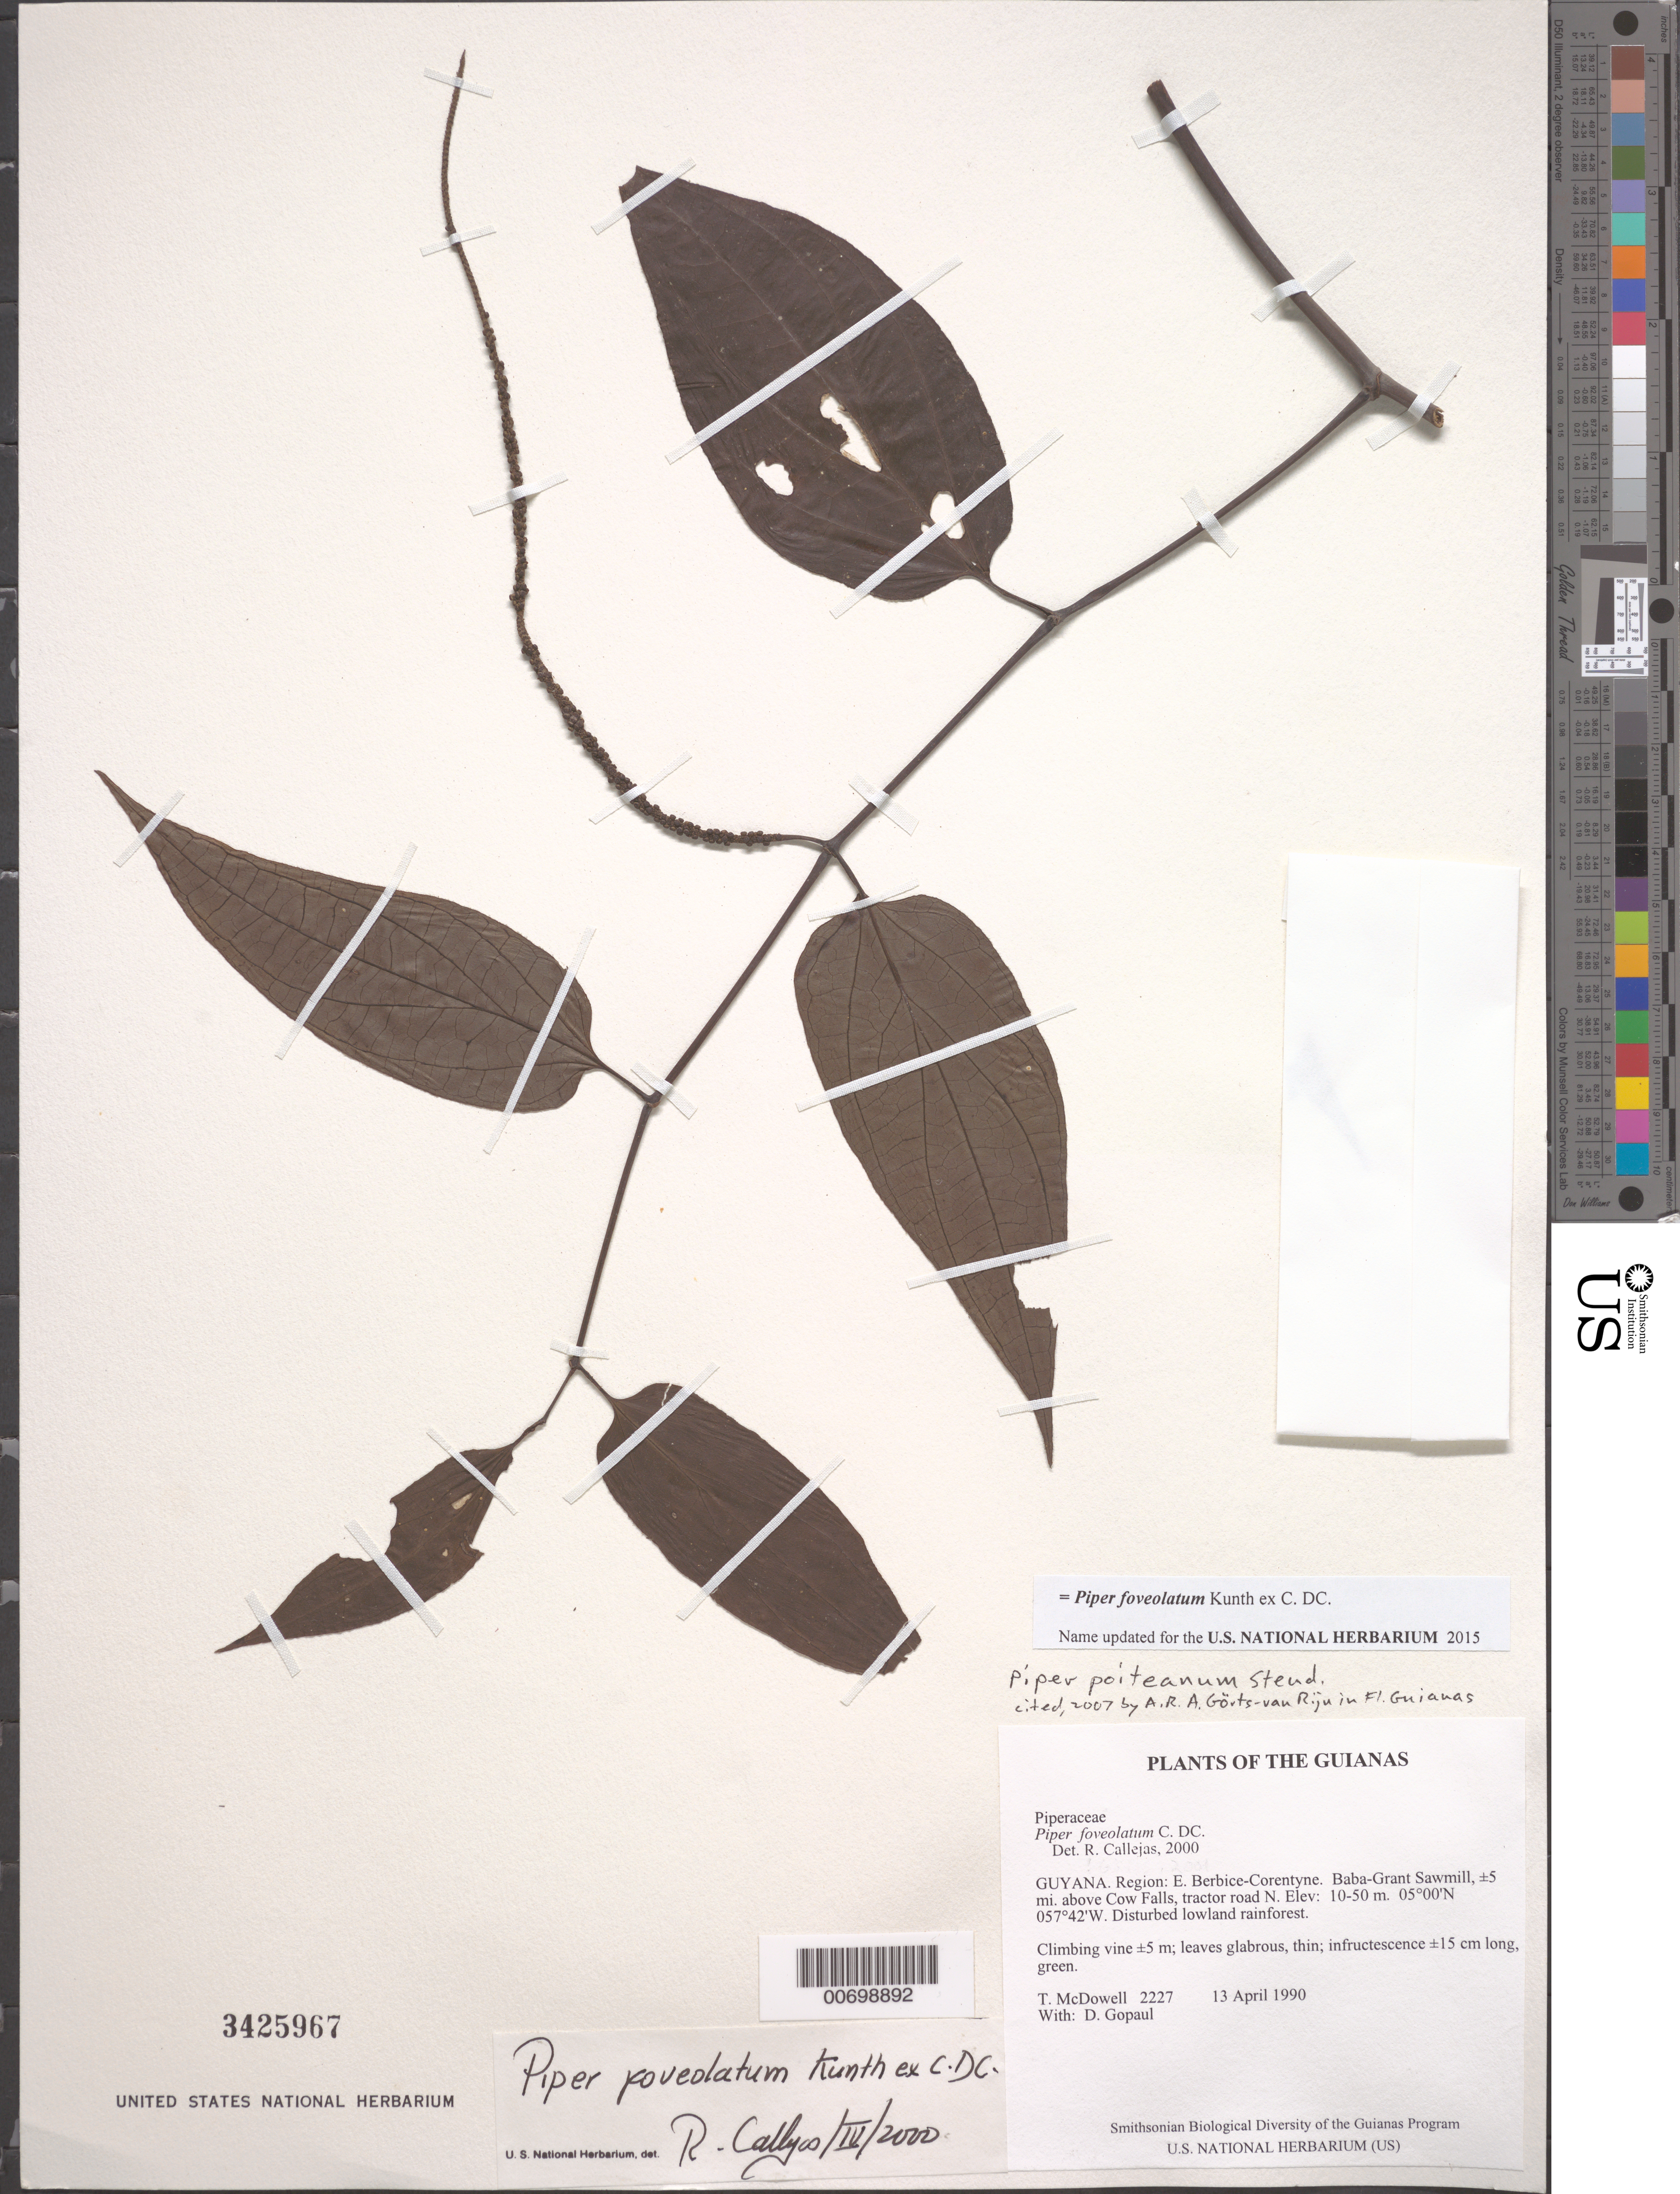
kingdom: Plantae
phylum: Tracheophyta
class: Magnoliopsida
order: Piperales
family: Piperaceae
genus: Piper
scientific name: Piper foveolatum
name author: Kunth ex C. DC.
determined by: Görts-van Rijn, A. R. A.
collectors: T. McDowell & D. Gopaul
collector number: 2227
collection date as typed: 13 April 1990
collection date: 1990-04-13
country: Guyana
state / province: E. Berbice-Corentyne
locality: Baba-Grant Sawmill, ±5 mi. above Cow Falls, Corentyne River. Tractor road N from landing and camp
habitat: Disturbed lowland rainforest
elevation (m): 10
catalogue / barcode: US 3425967